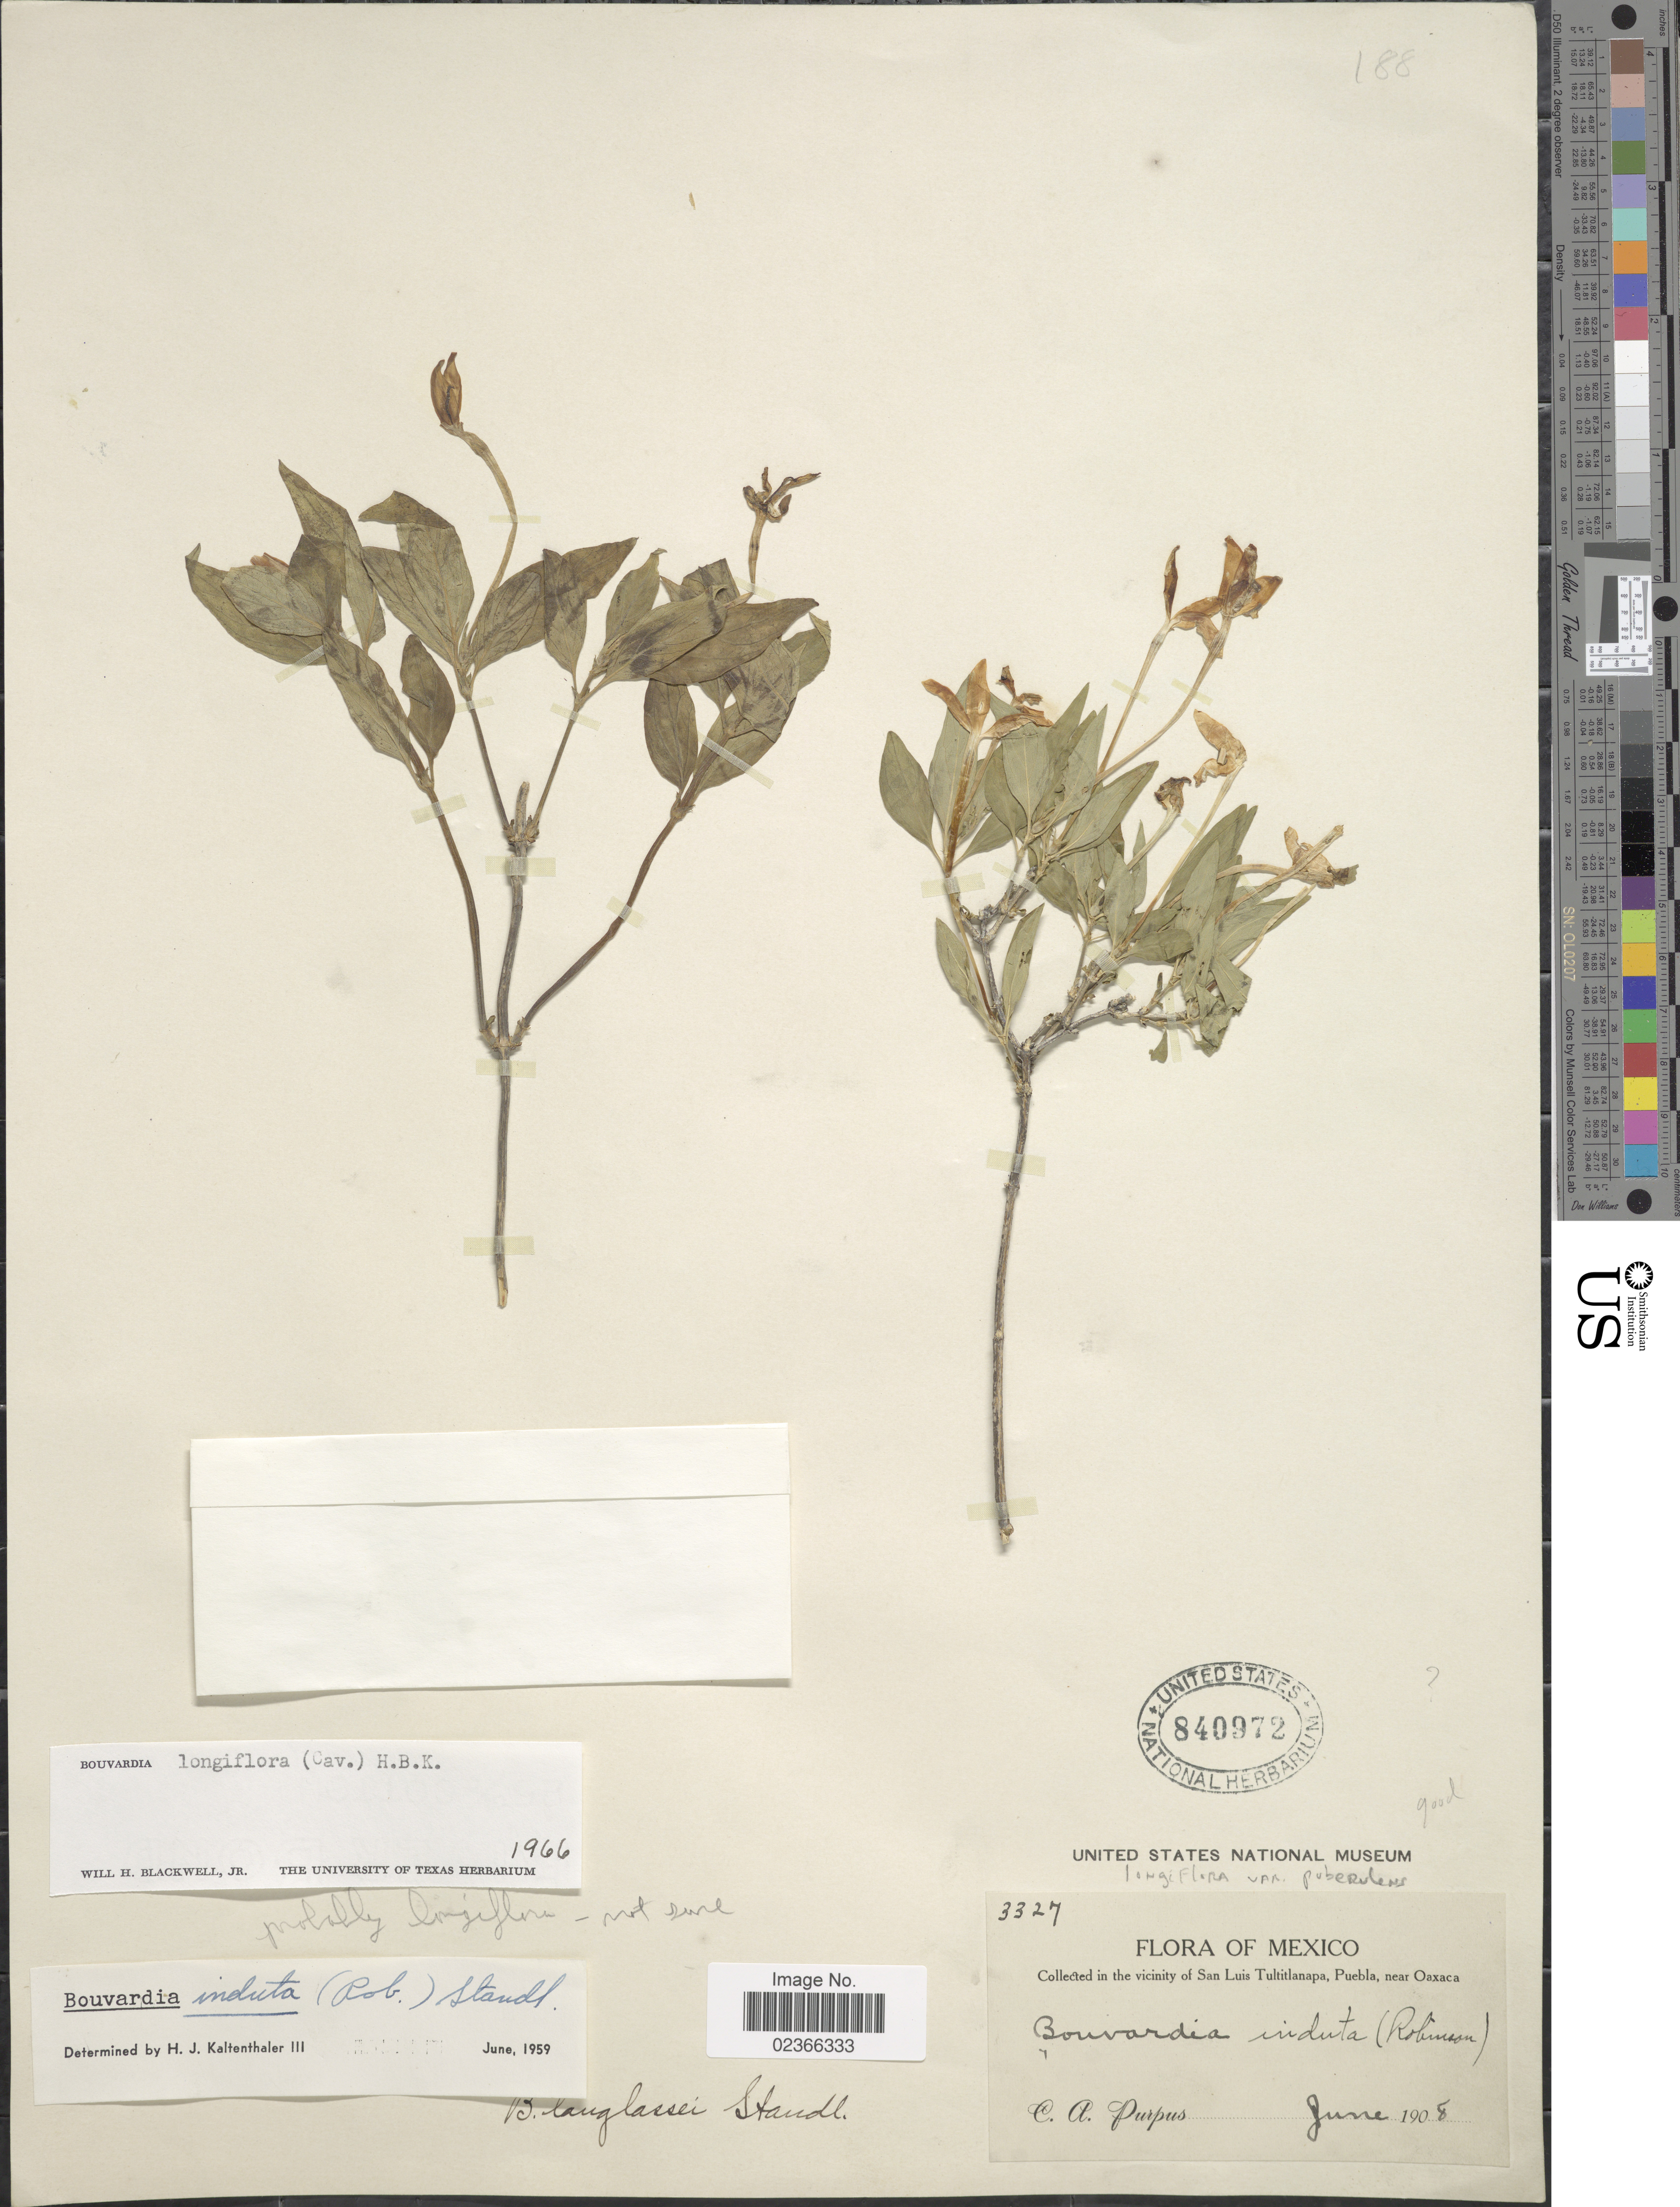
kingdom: Plantae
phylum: Tracheophyta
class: Magnoliopsida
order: Gentianales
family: Rubiaceae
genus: Bouvardia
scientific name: Bouvardia longiflora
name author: (Cav.) Kunth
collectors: C. A. Purpus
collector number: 3327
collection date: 1908-06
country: Mexico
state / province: Puebla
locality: In the vicinity of San Luis Tultitlanapa, Puebla near Oaxaca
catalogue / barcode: US 840972